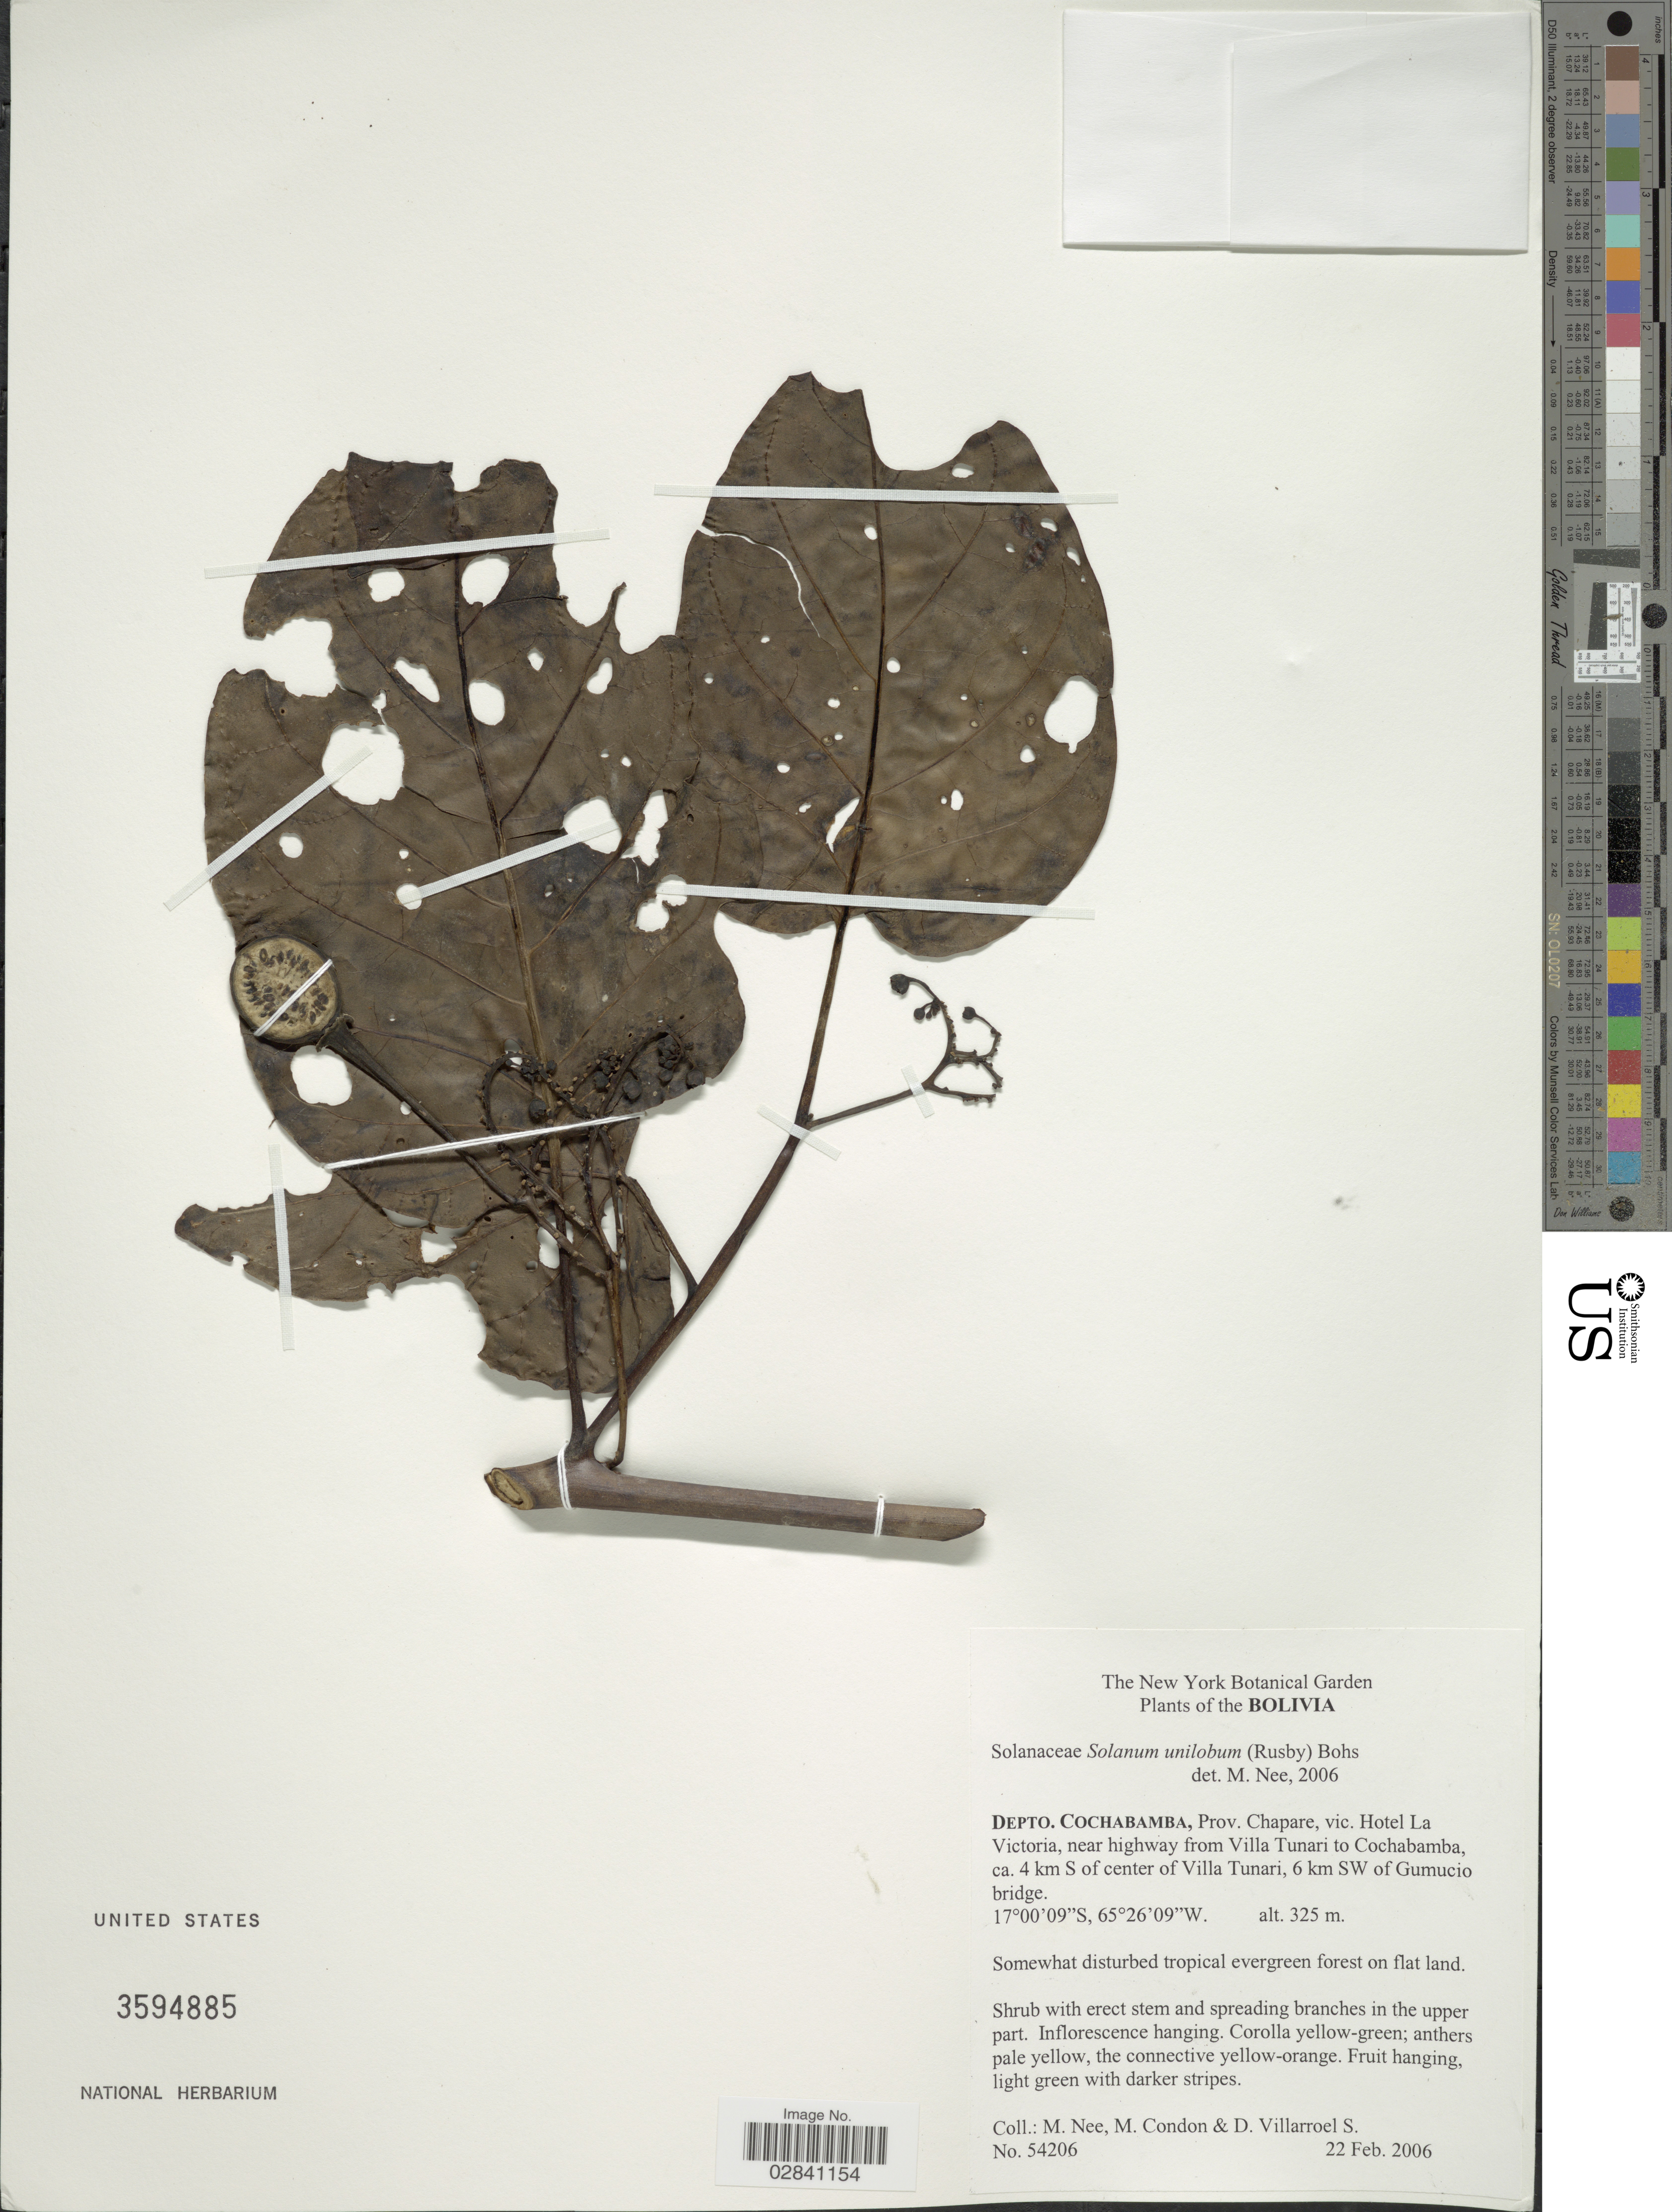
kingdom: Plantae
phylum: Tracheophyta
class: Magnoliopsida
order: Solanales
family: Solanaceae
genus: Cyphomandra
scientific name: Cyphomandra uniloba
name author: Rusby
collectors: M. Nee, M. A. Condon & D. Villarroel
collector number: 54206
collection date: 2006-02-22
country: Bolivia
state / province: Cochabamba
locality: Depto. Cochabamba, Prov. Chapare, vic. Hotel La Victoria, near highway from Villa Tunari to Cochabamba, ca. 4 km S of center of Villa Tunari, 6 km SW of Gumucio bridge.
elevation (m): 325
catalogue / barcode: US 3594885